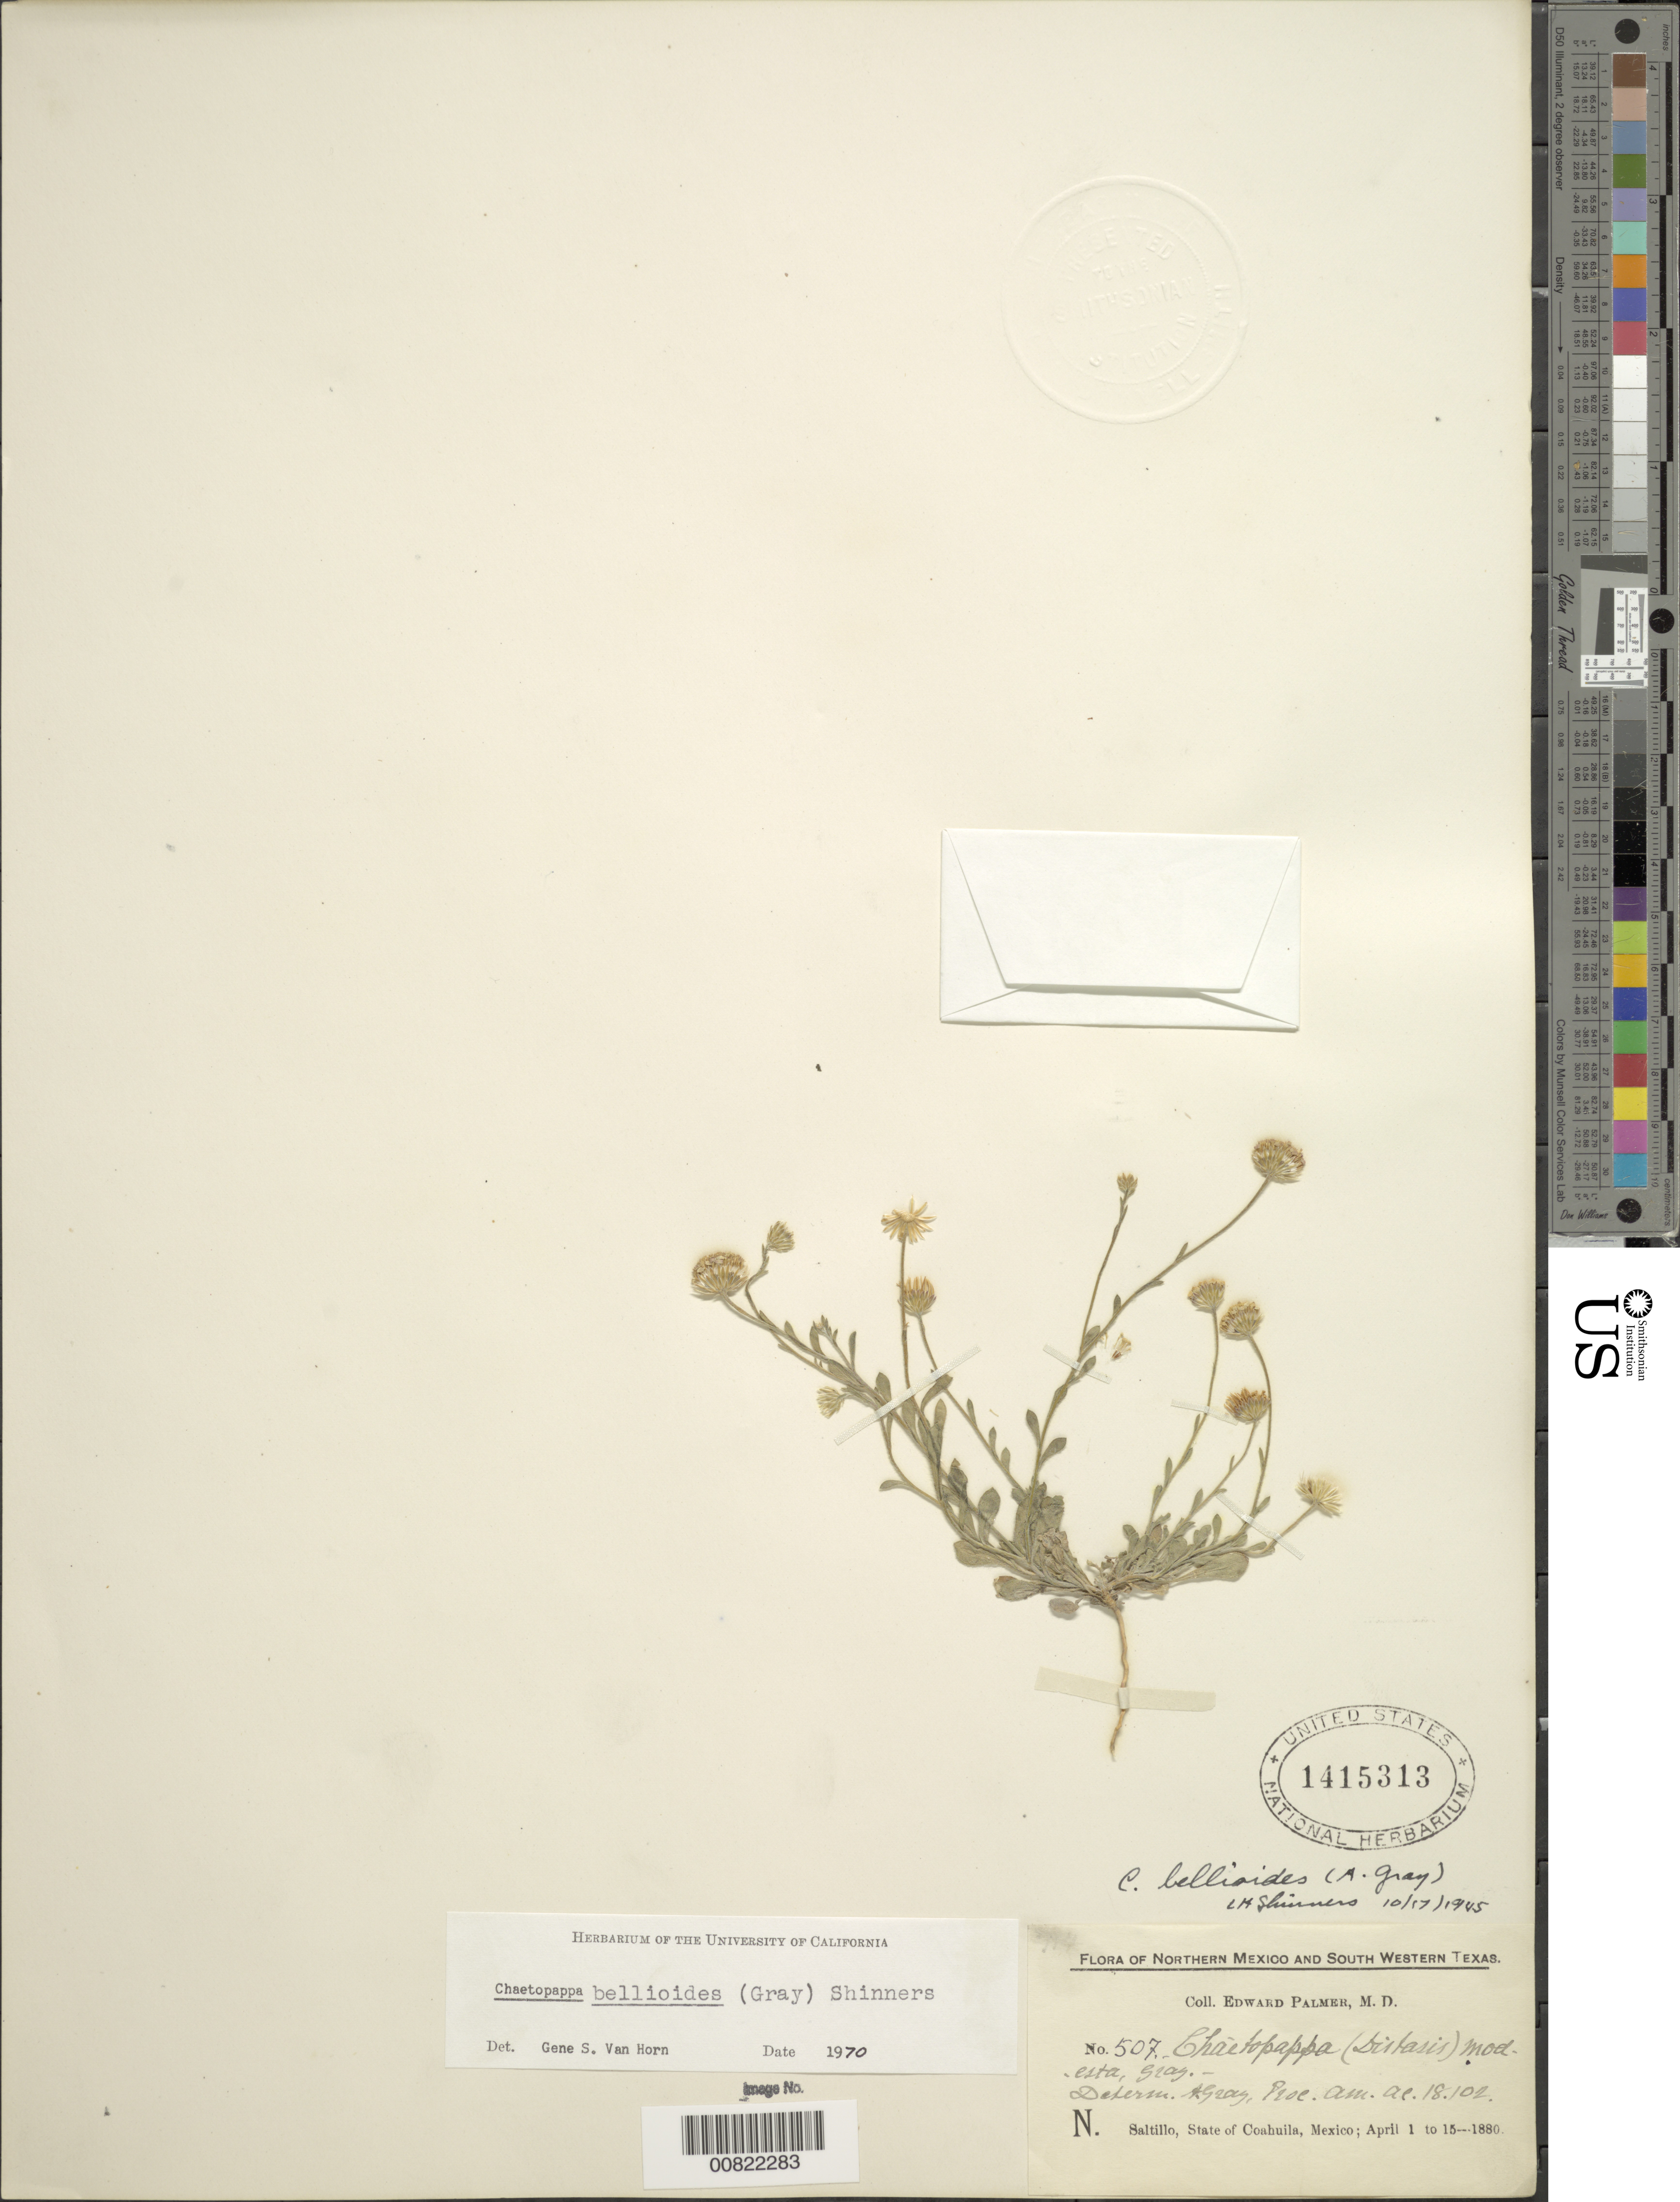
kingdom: Plantae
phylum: Tracheophyta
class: Magnoliopsida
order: Asterales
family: Asteraceae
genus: Chaetopappa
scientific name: Chaetopappa bellioides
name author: (A. Gray) Shinners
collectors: E. Palmer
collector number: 507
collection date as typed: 01 Apr 1880 to 15 Apr 1880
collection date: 1880-04-01/1880-04-15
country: Mexico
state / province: Coahuila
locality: N. Saltillo, Coahuila.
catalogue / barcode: US 1415313